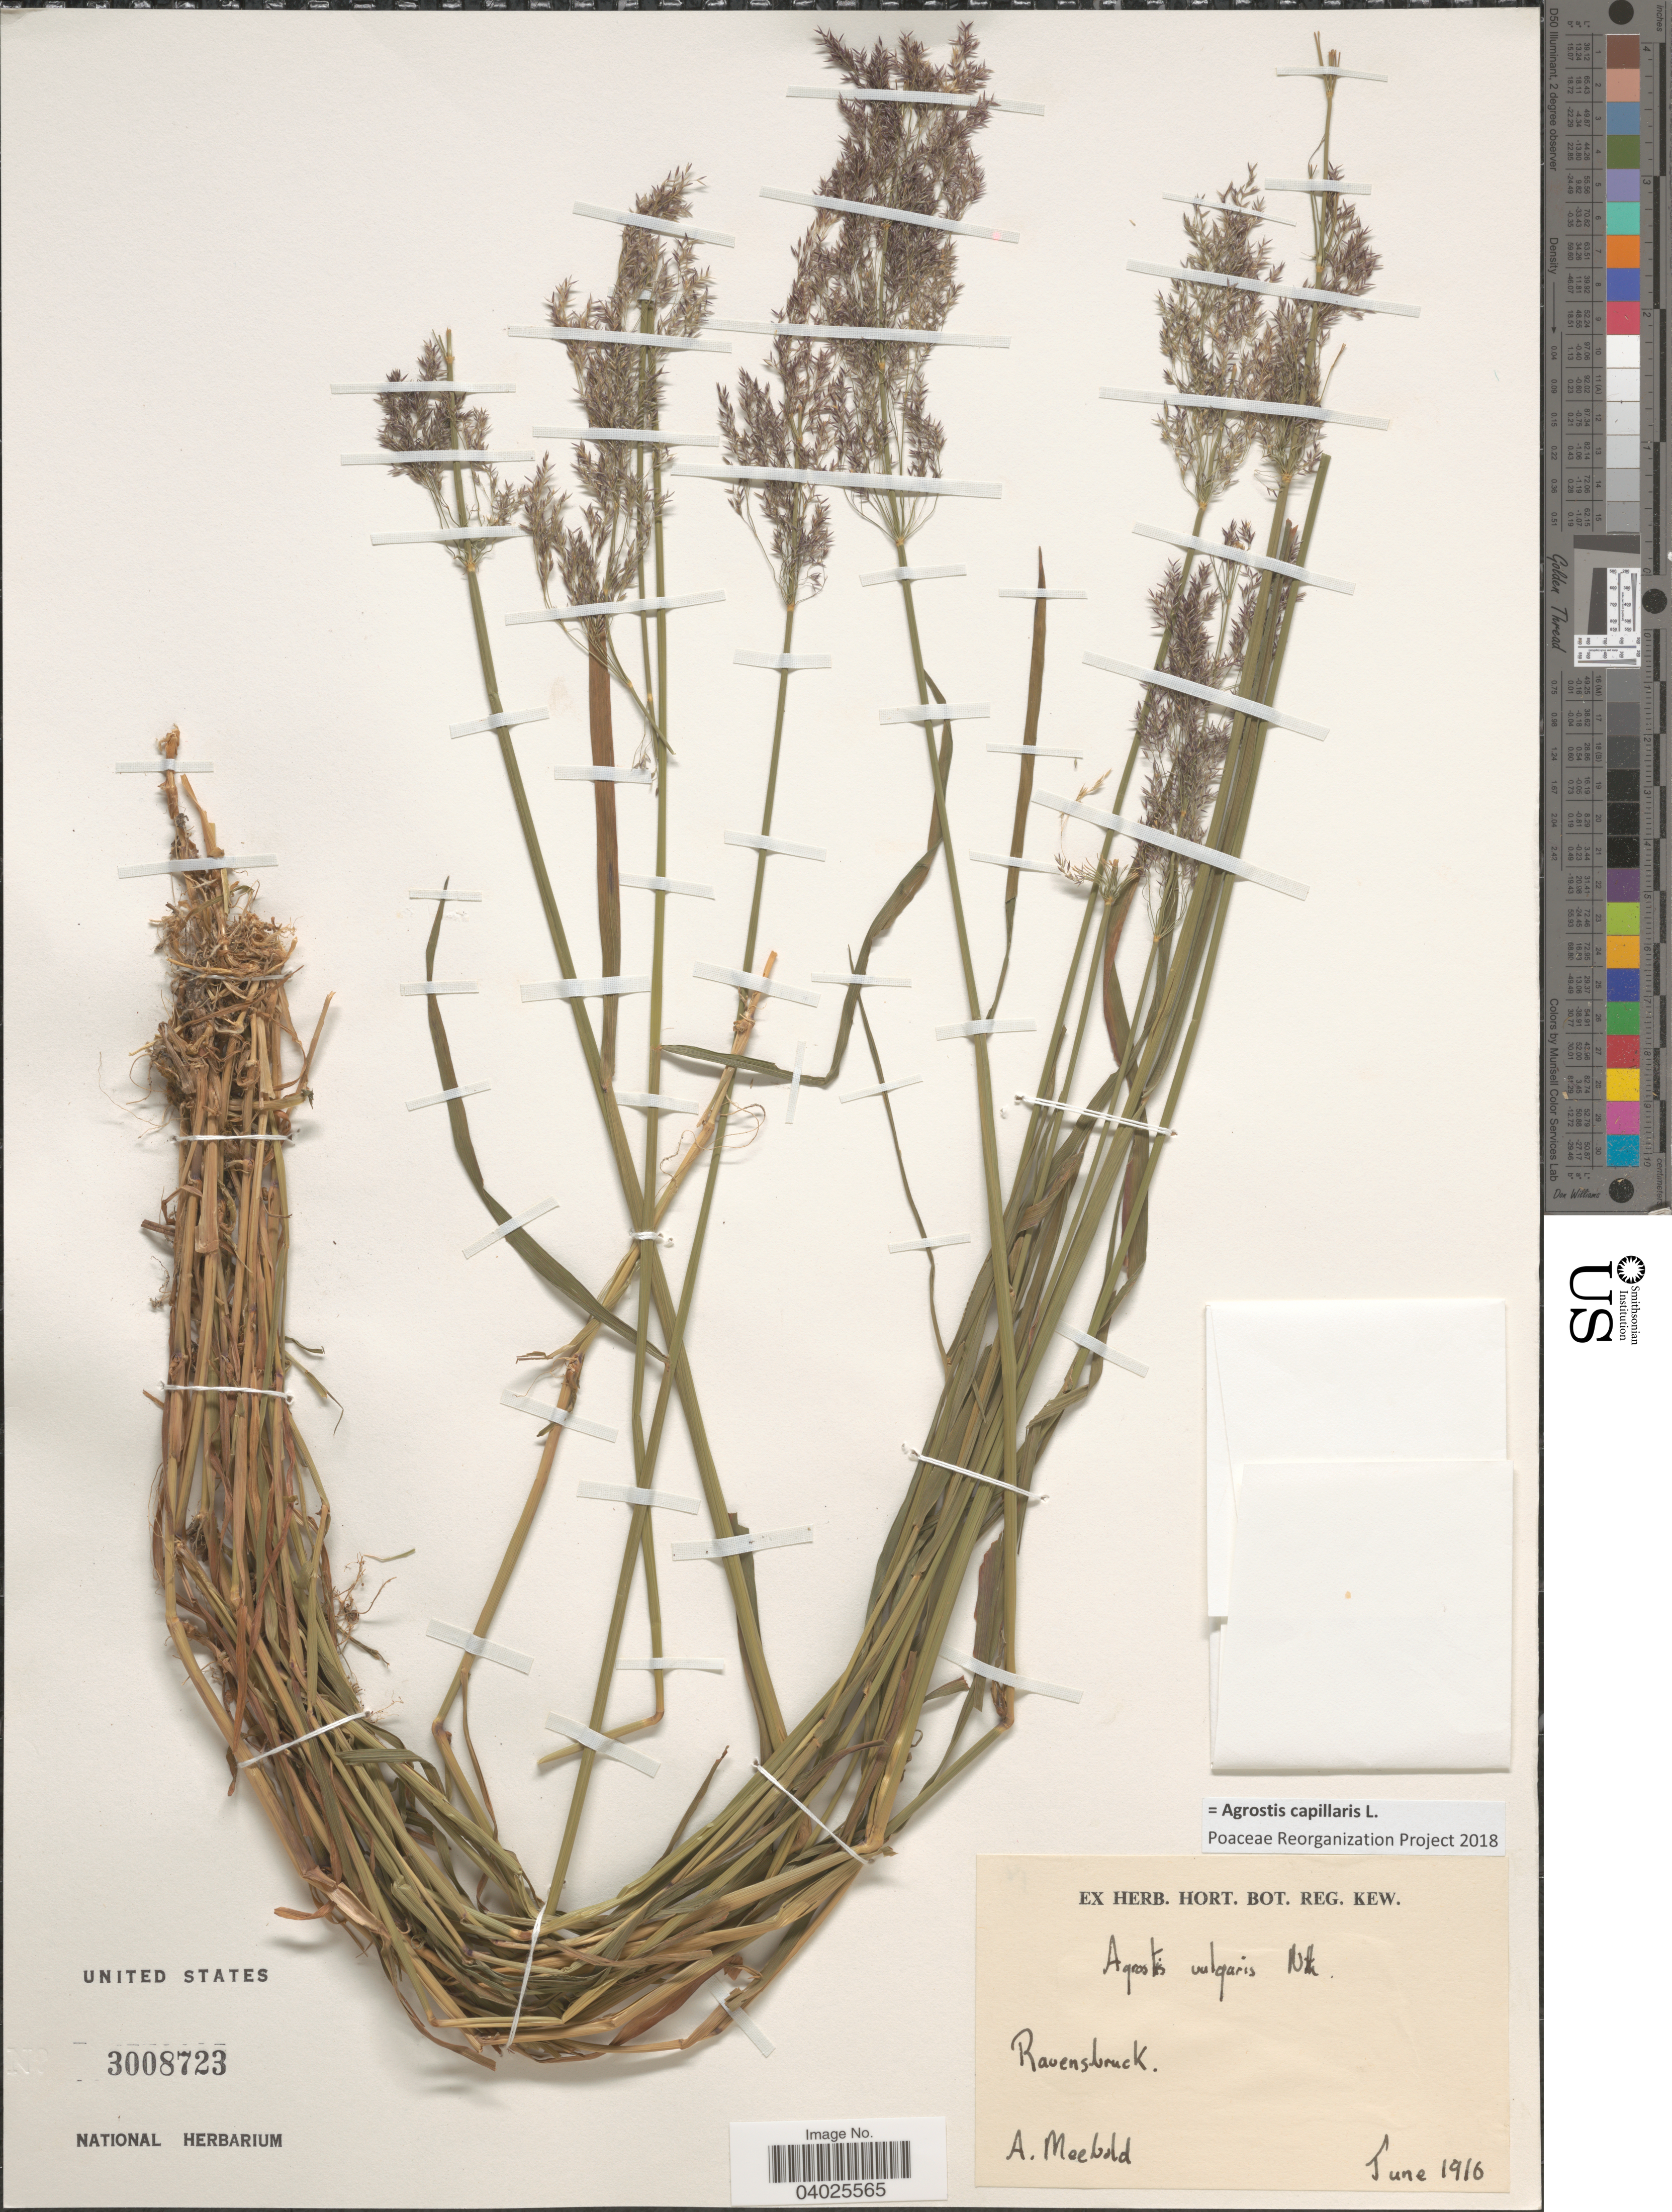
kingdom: Plantae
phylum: Tracheophyta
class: Liliopsida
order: Poales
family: Poaceae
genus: Agrostis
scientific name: Agrostis capillaris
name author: L.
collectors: A. Meebold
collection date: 1916-06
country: Germany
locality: Ravensbruck.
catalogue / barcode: US 3008723